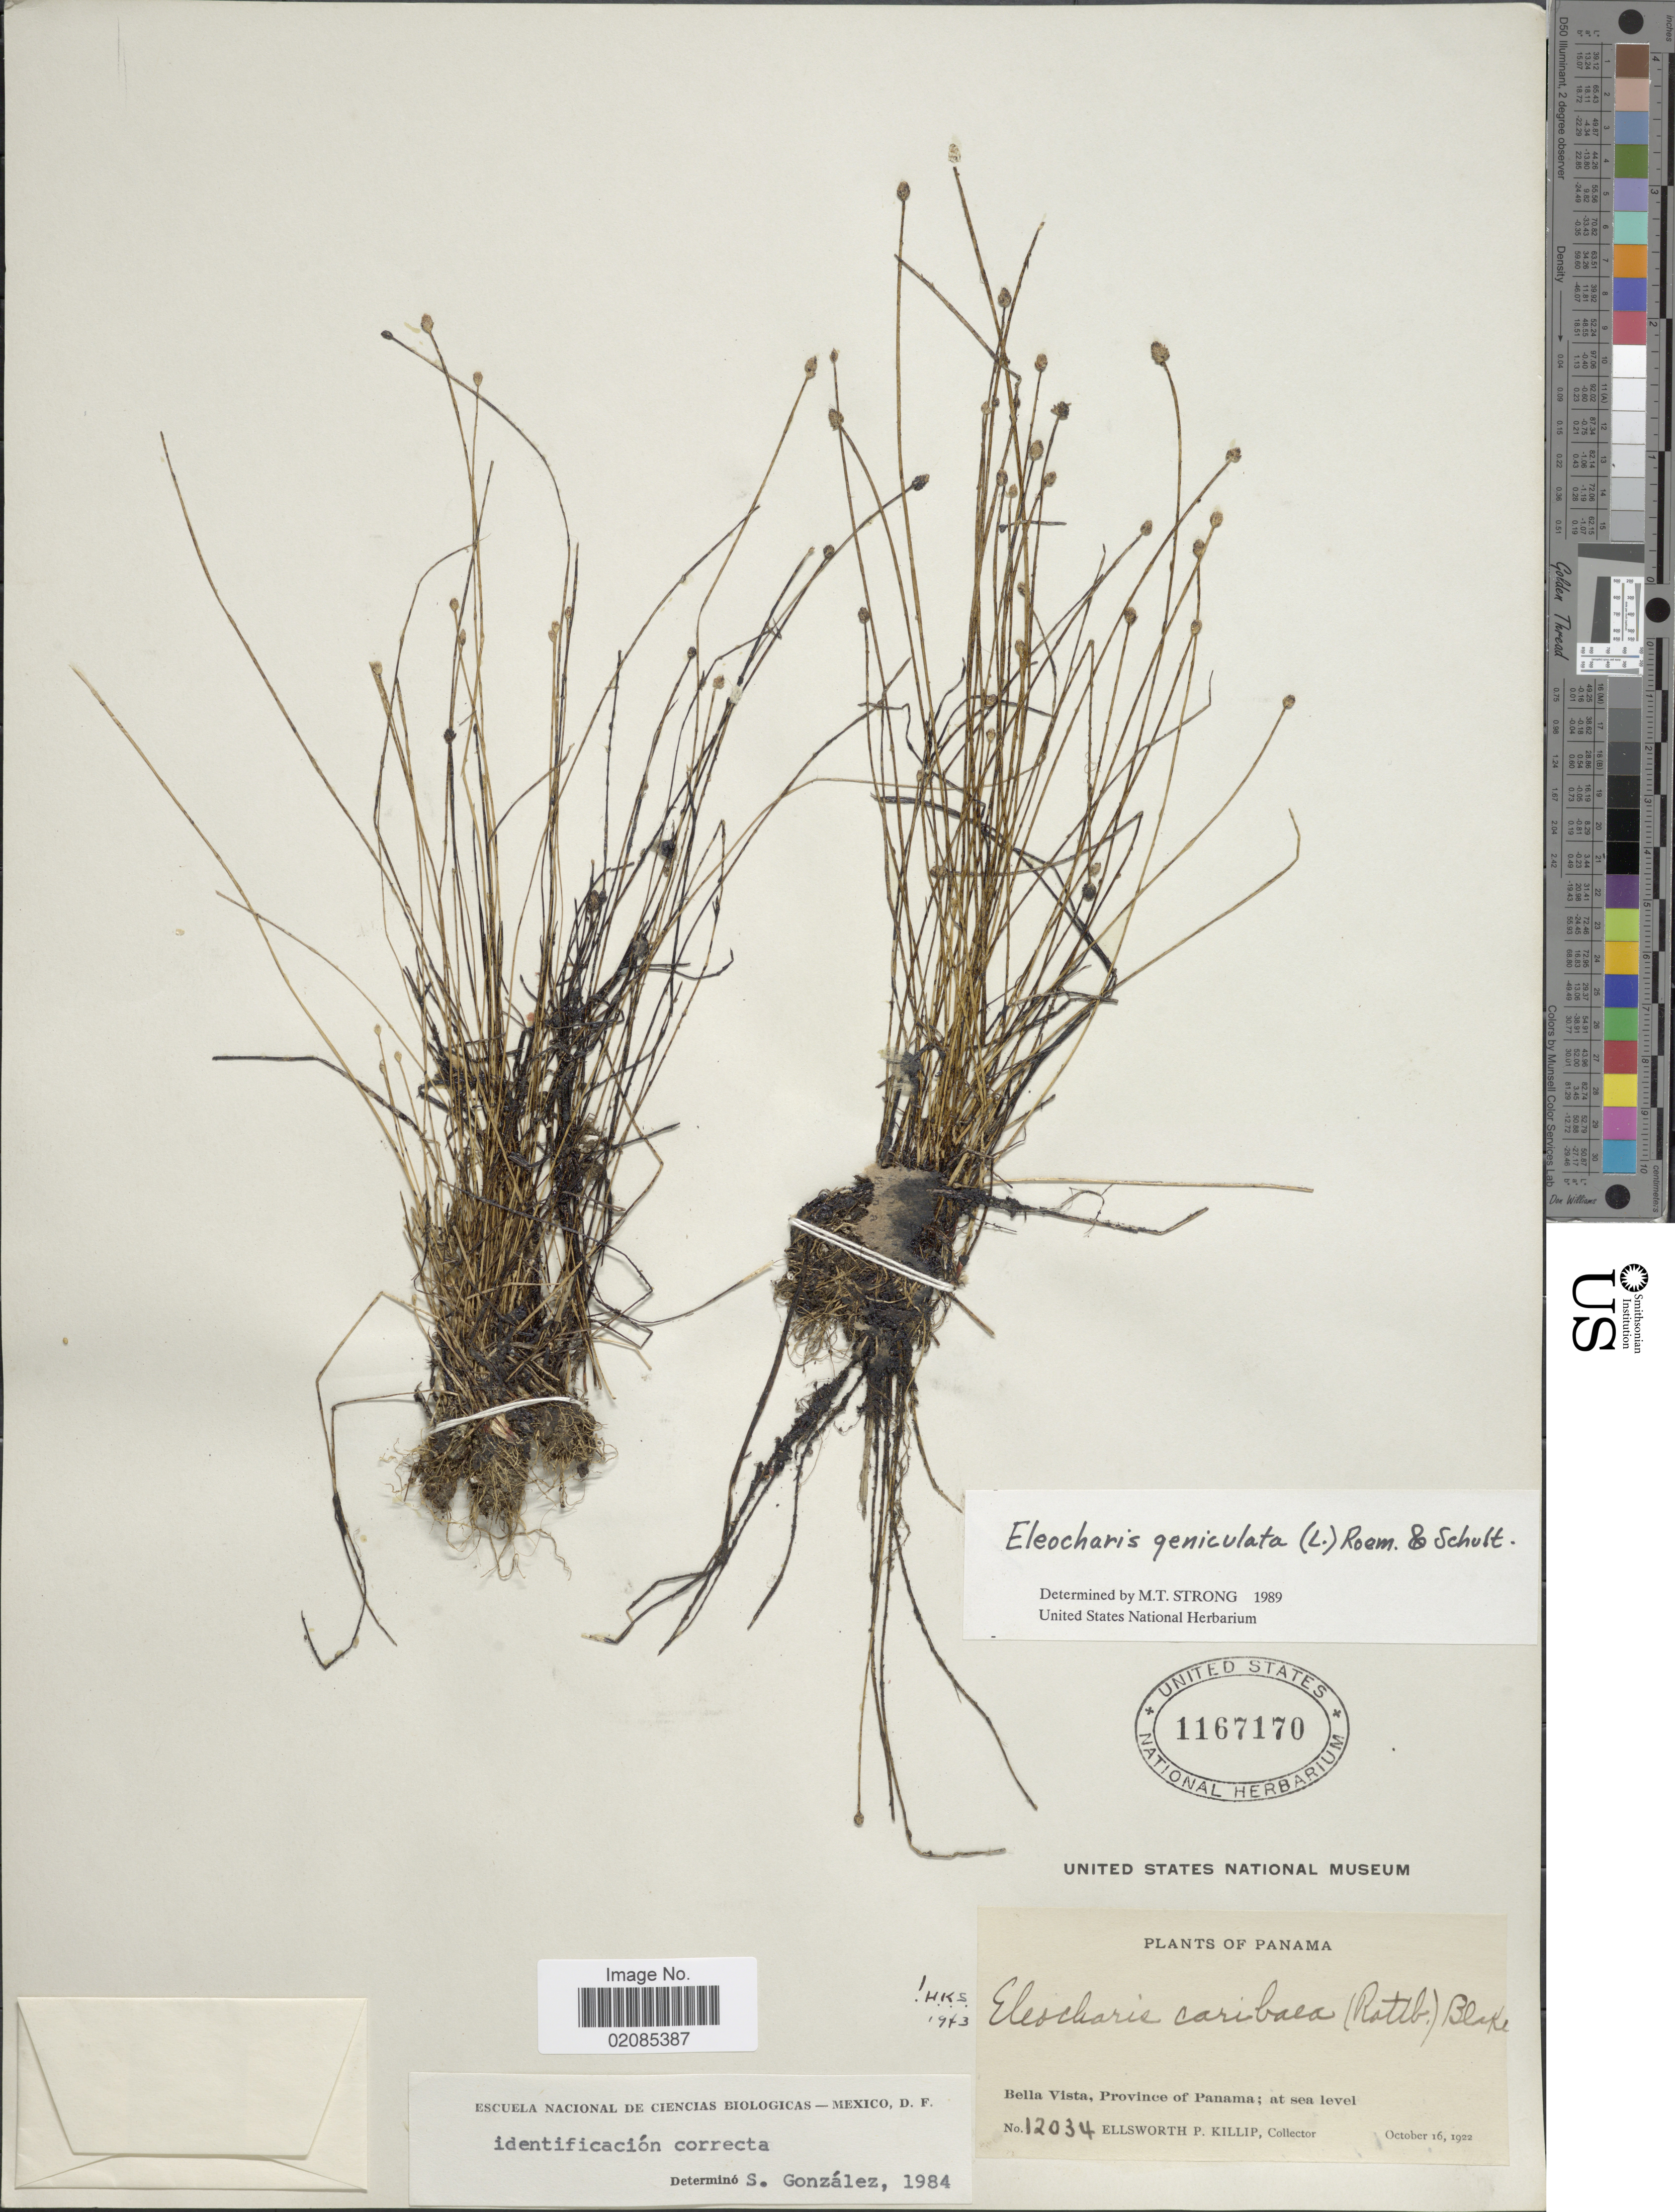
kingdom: Plantae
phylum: Tracheophyta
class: Liliopsida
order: Poales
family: Cyperaceae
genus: Eleocharis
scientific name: Eleocharis geniculata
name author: (L.) Roem. & Schult.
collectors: E. P. Killip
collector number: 12034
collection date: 1922-10-16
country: Panama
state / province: Panamá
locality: Bella Vista.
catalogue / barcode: US 1167170